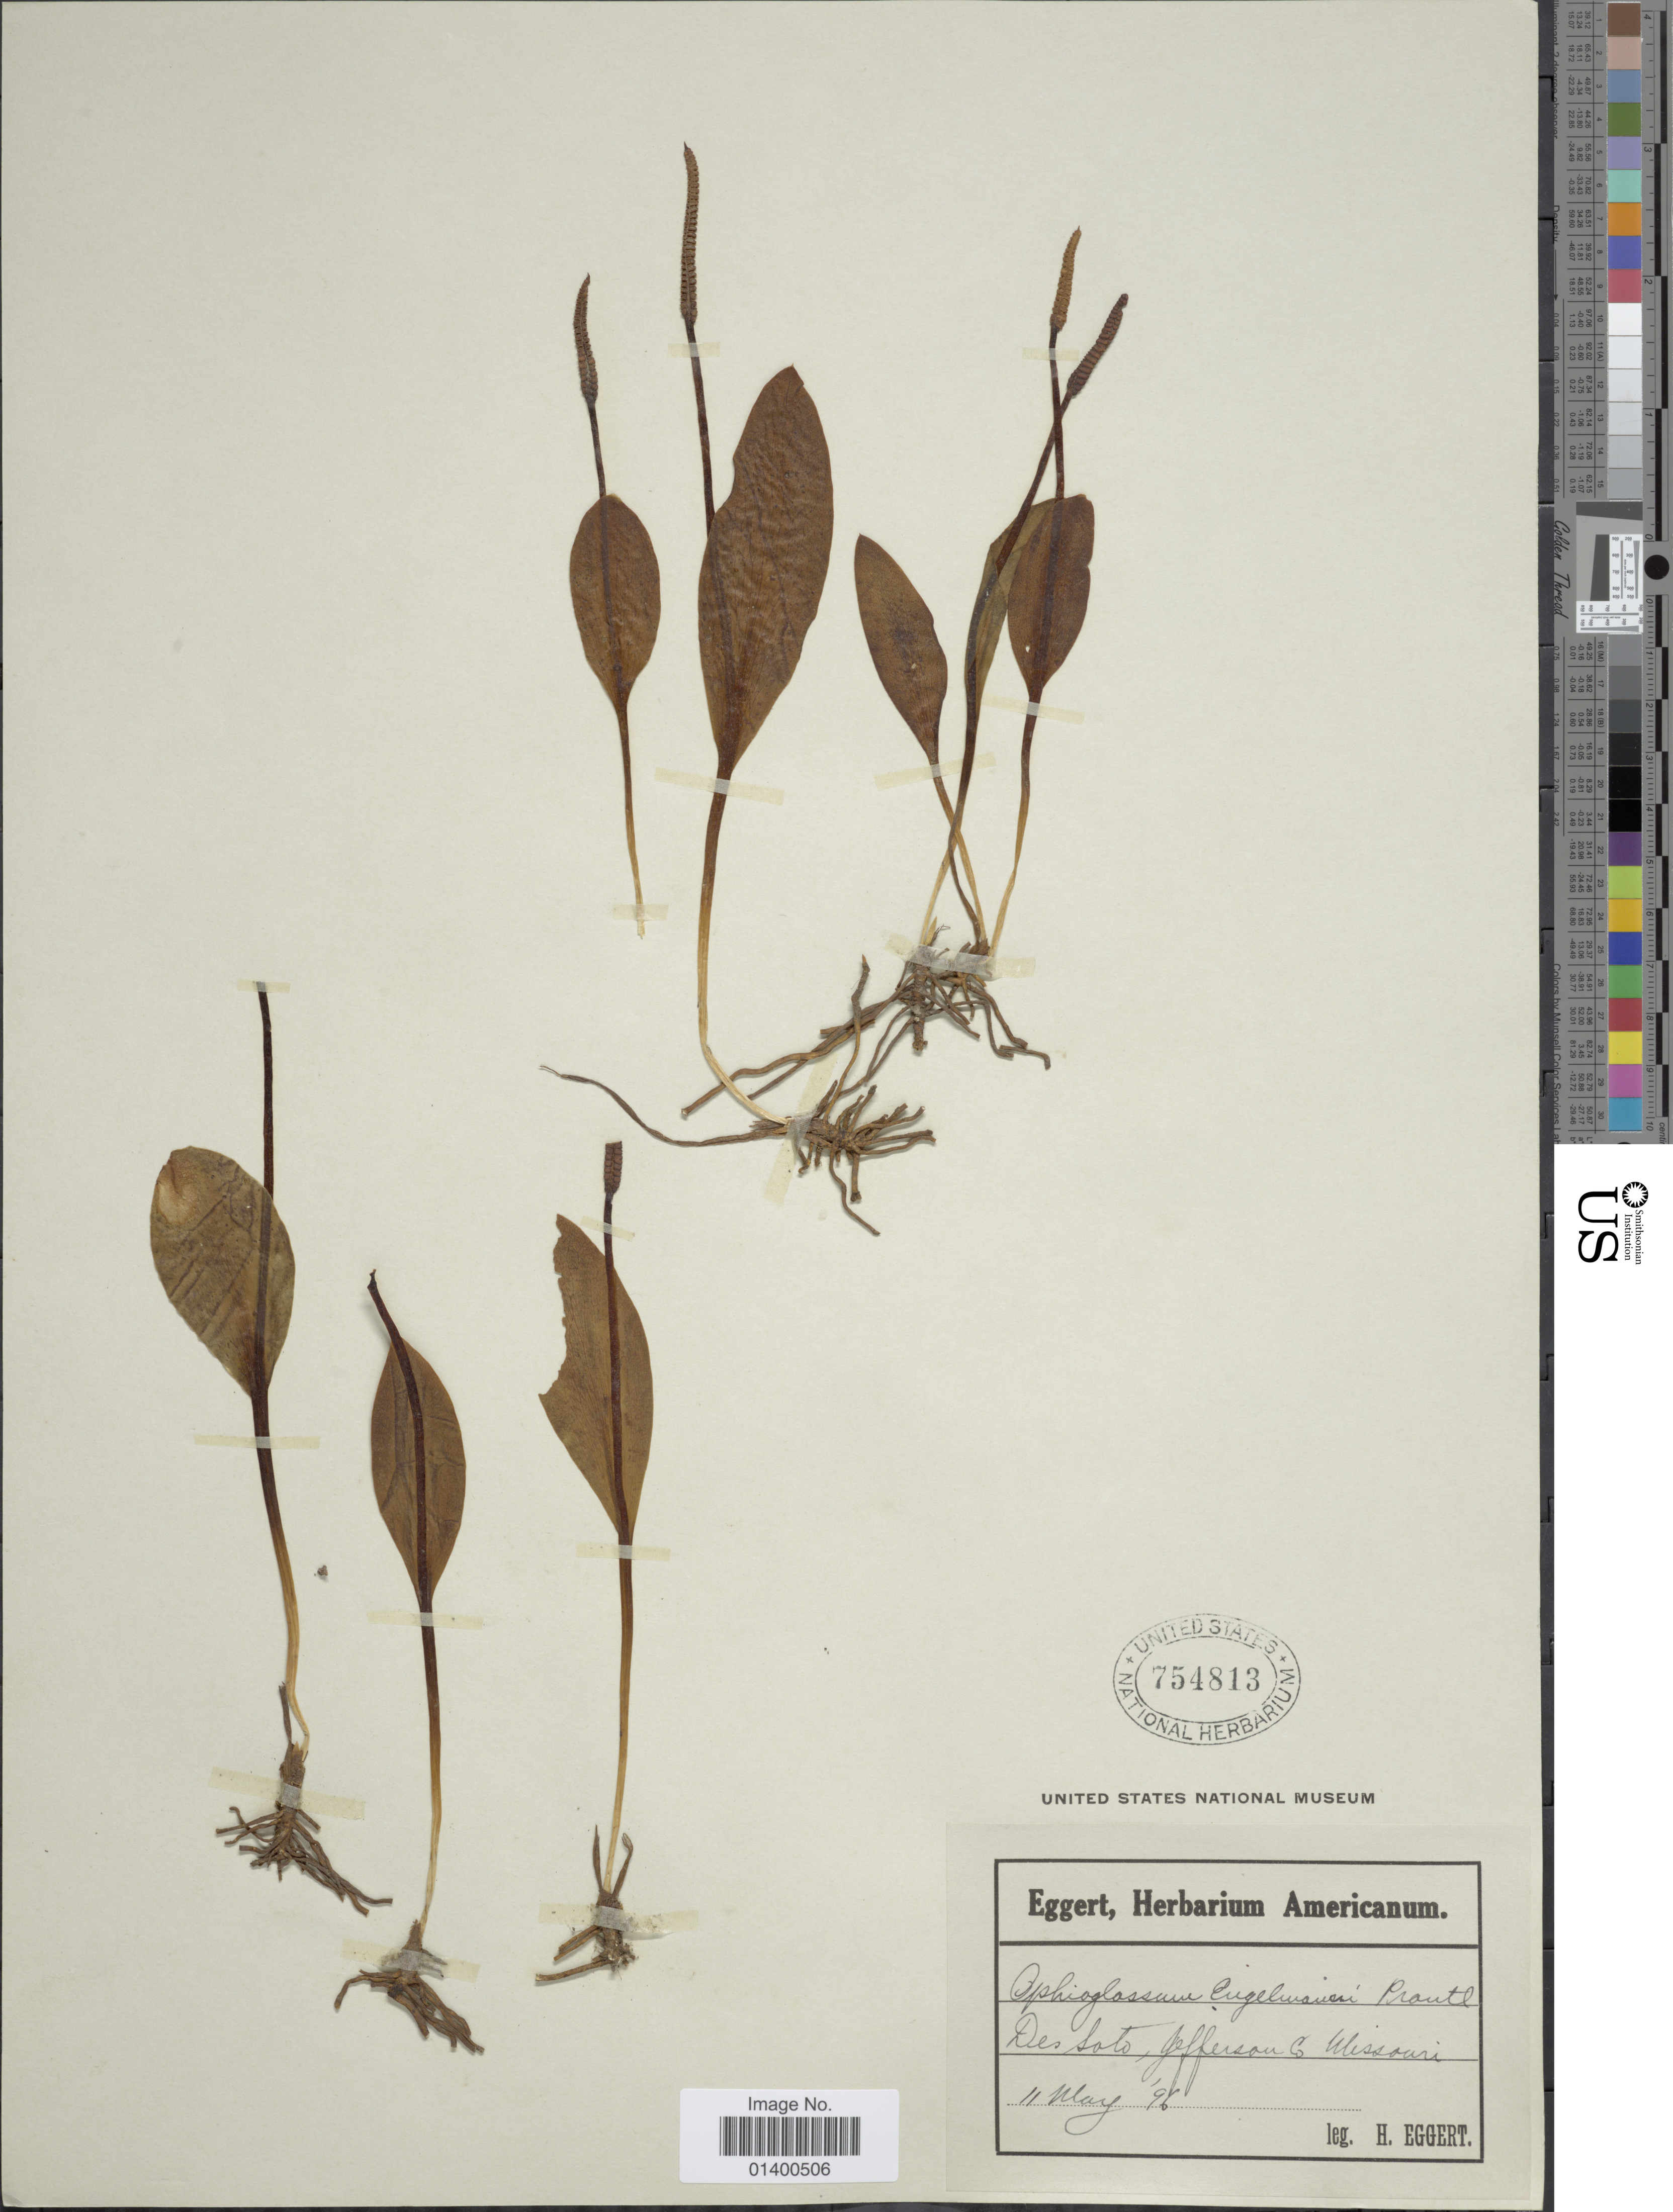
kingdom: Plantae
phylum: Tracheophyta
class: Polypodiopsida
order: Ophioglossales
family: Ophioglossaceae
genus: Ophioglossum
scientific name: Ophioglossum engelmannii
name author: Prantl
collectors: H. Eggert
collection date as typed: Transcribed d/m/y: 11/5/96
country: United States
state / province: Missouri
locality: Des Soto, Jefferson Co.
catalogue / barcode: US 754813